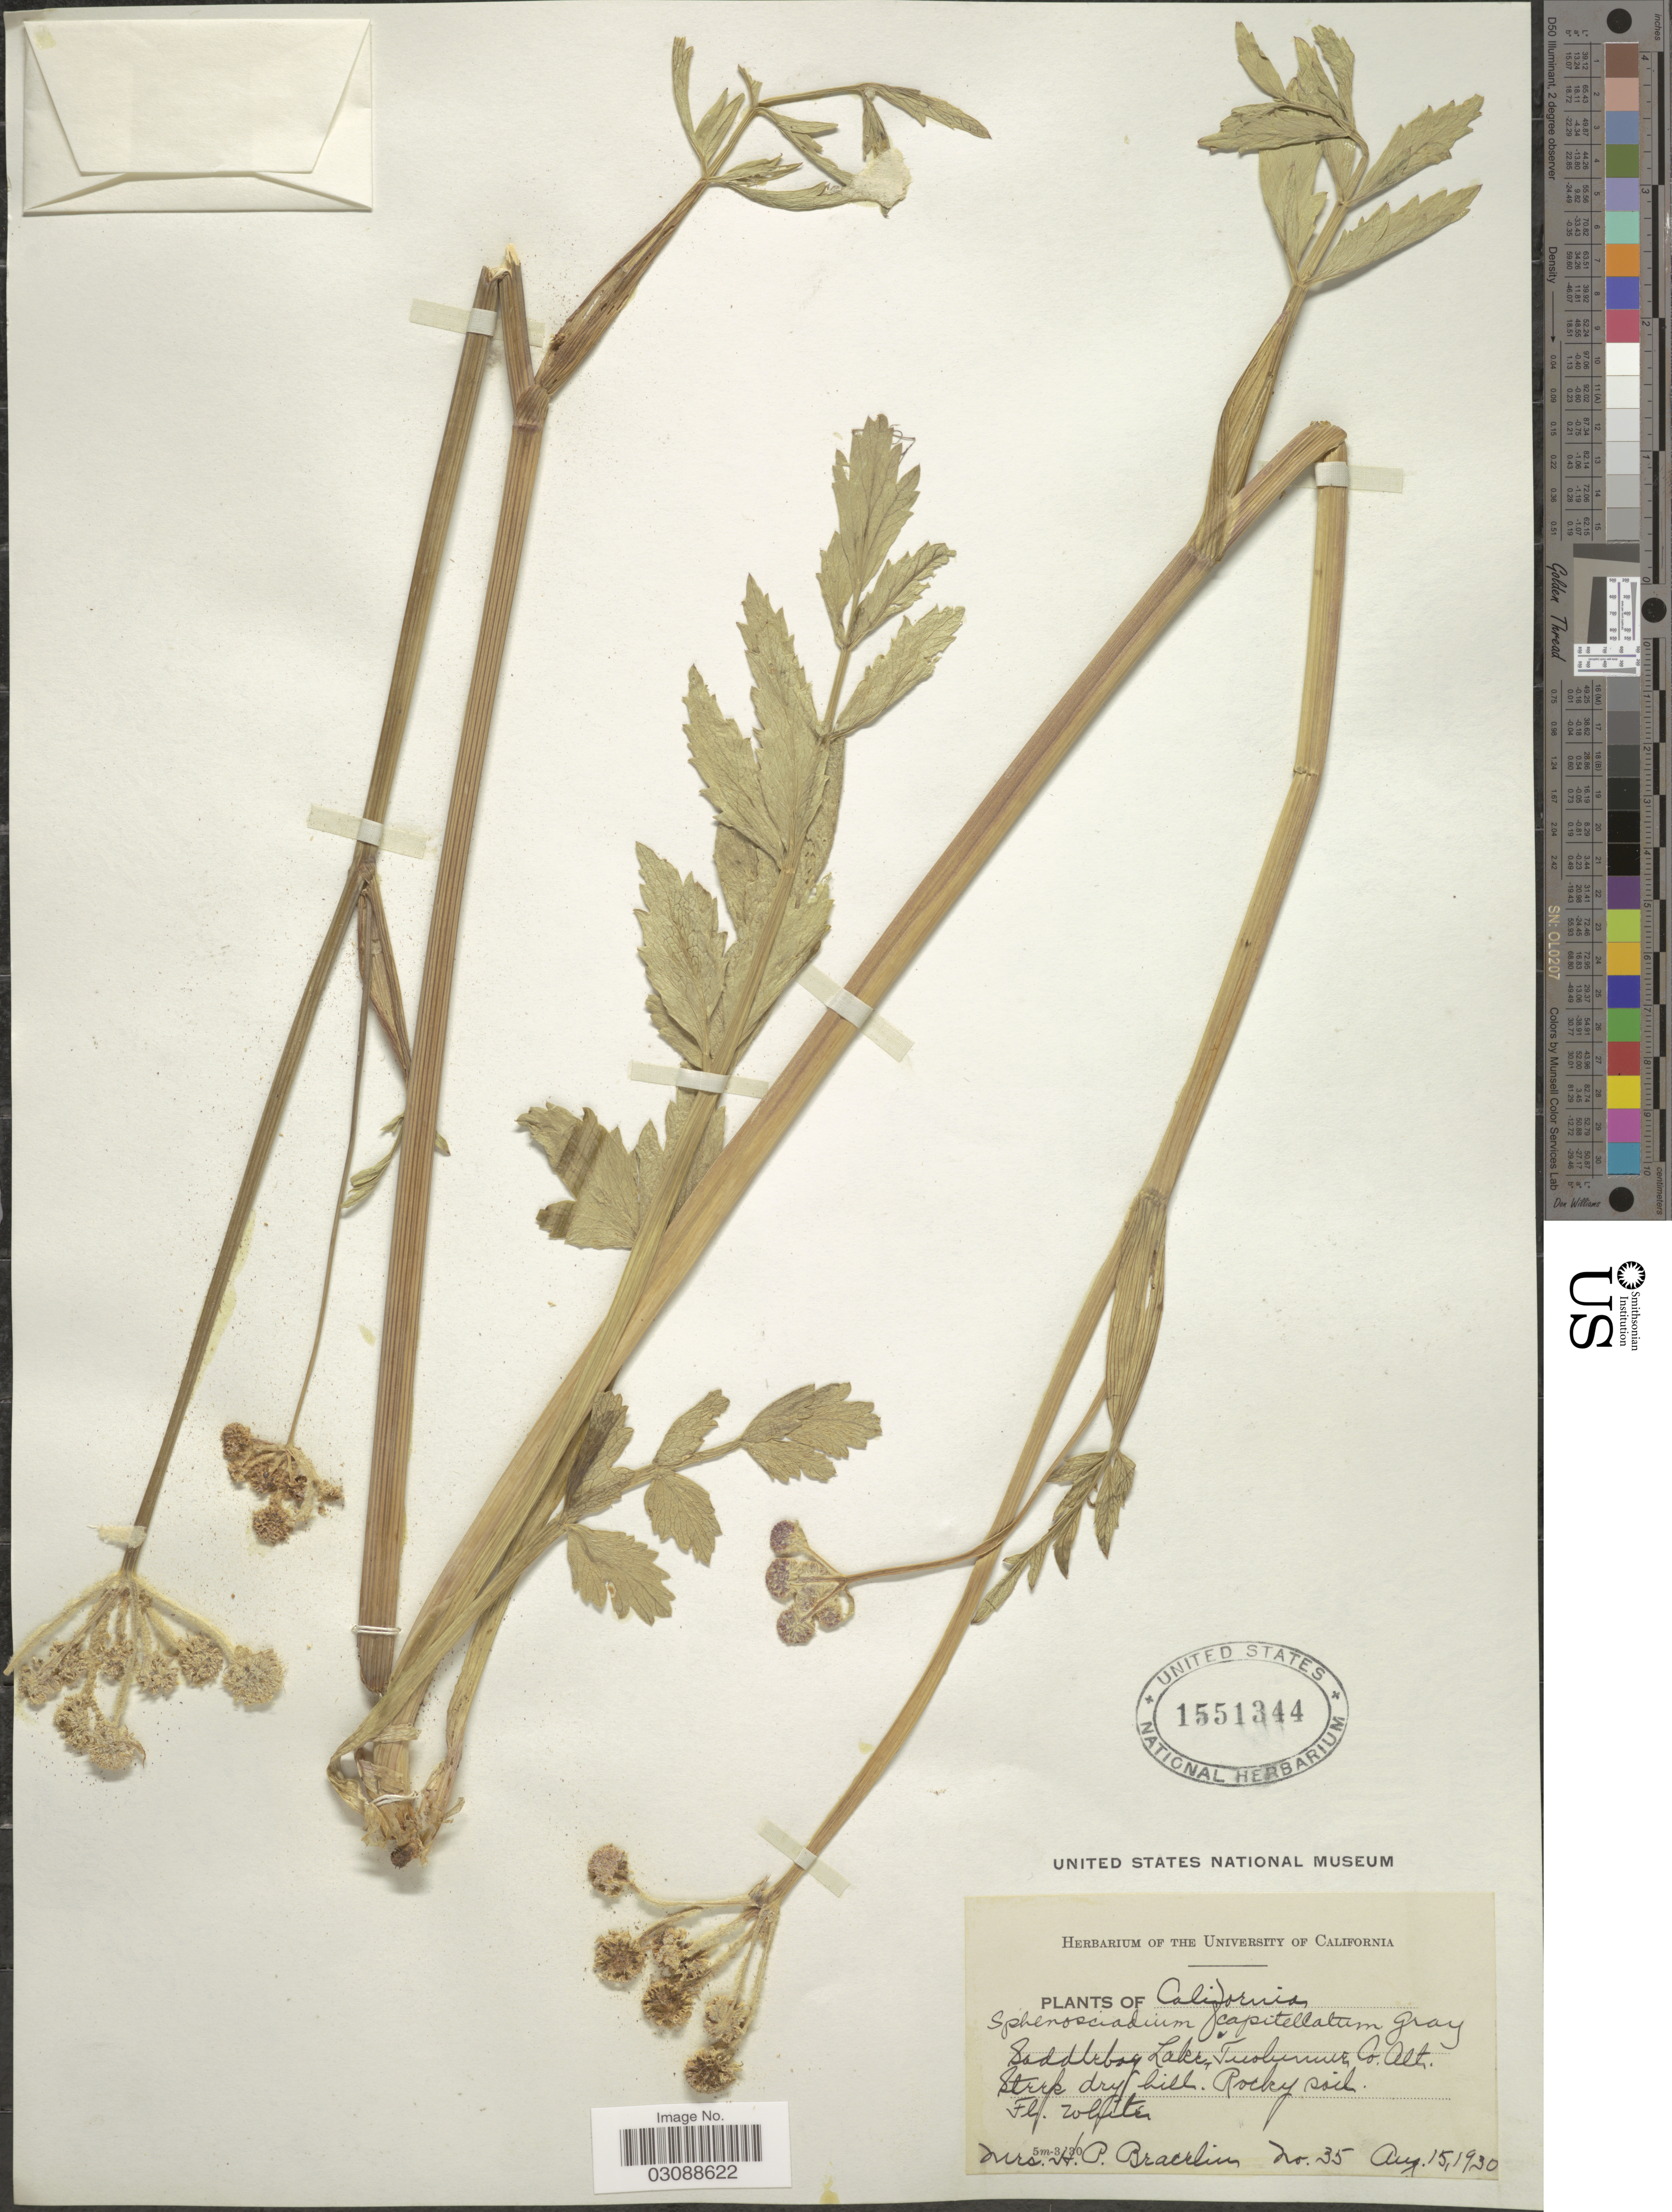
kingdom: Plantae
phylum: Tracheophyta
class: Magnoliopsida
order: Apiales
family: Apiaceae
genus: Sphenosciadium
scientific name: Sphenosciadium capitellatum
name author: A. Gray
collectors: H. Bracelin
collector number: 35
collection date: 1930-08-15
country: United States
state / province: California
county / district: Tuolumne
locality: Saddlebag Lake, Tuolumne Co.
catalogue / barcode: US 1551344